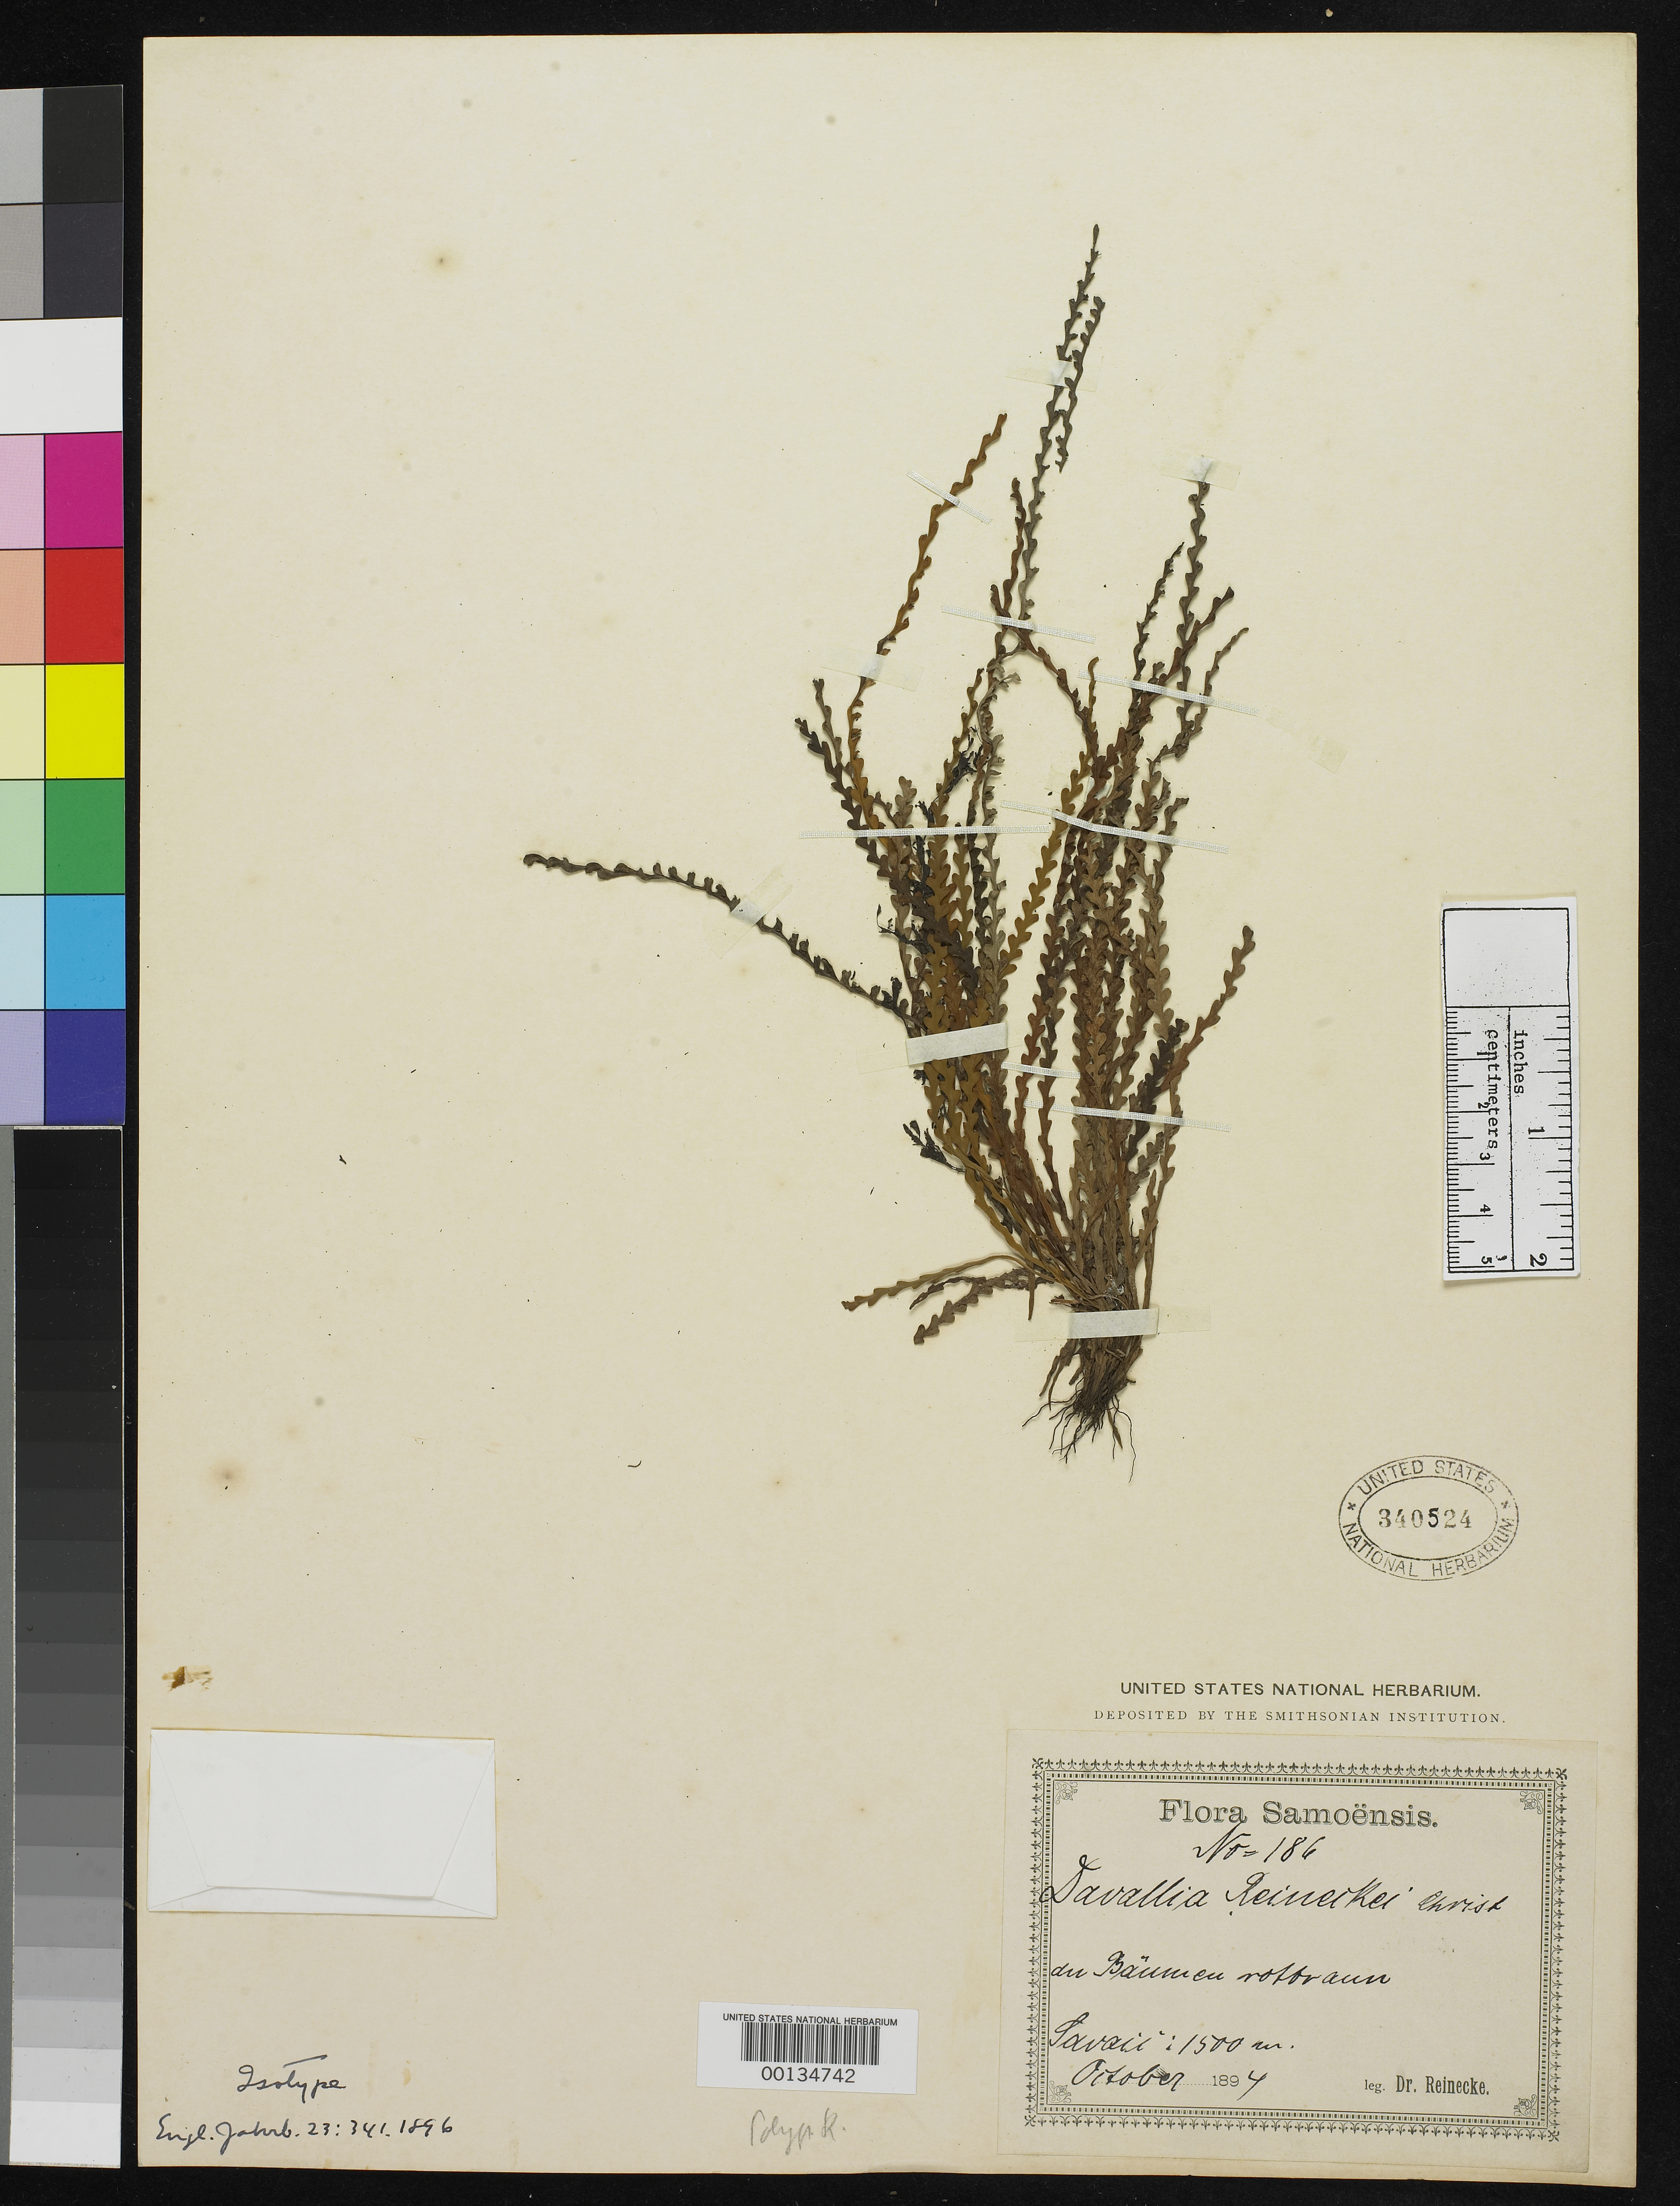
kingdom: Plantae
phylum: Tracheophyta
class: Polypodiopsida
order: Polypodiales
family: Davalliaceae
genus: Davallia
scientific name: Davallia reineckei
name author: Christ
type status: Isotype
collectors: F. Reinecke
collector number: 186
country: Samoa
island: Savai'i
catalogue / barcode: US 340524